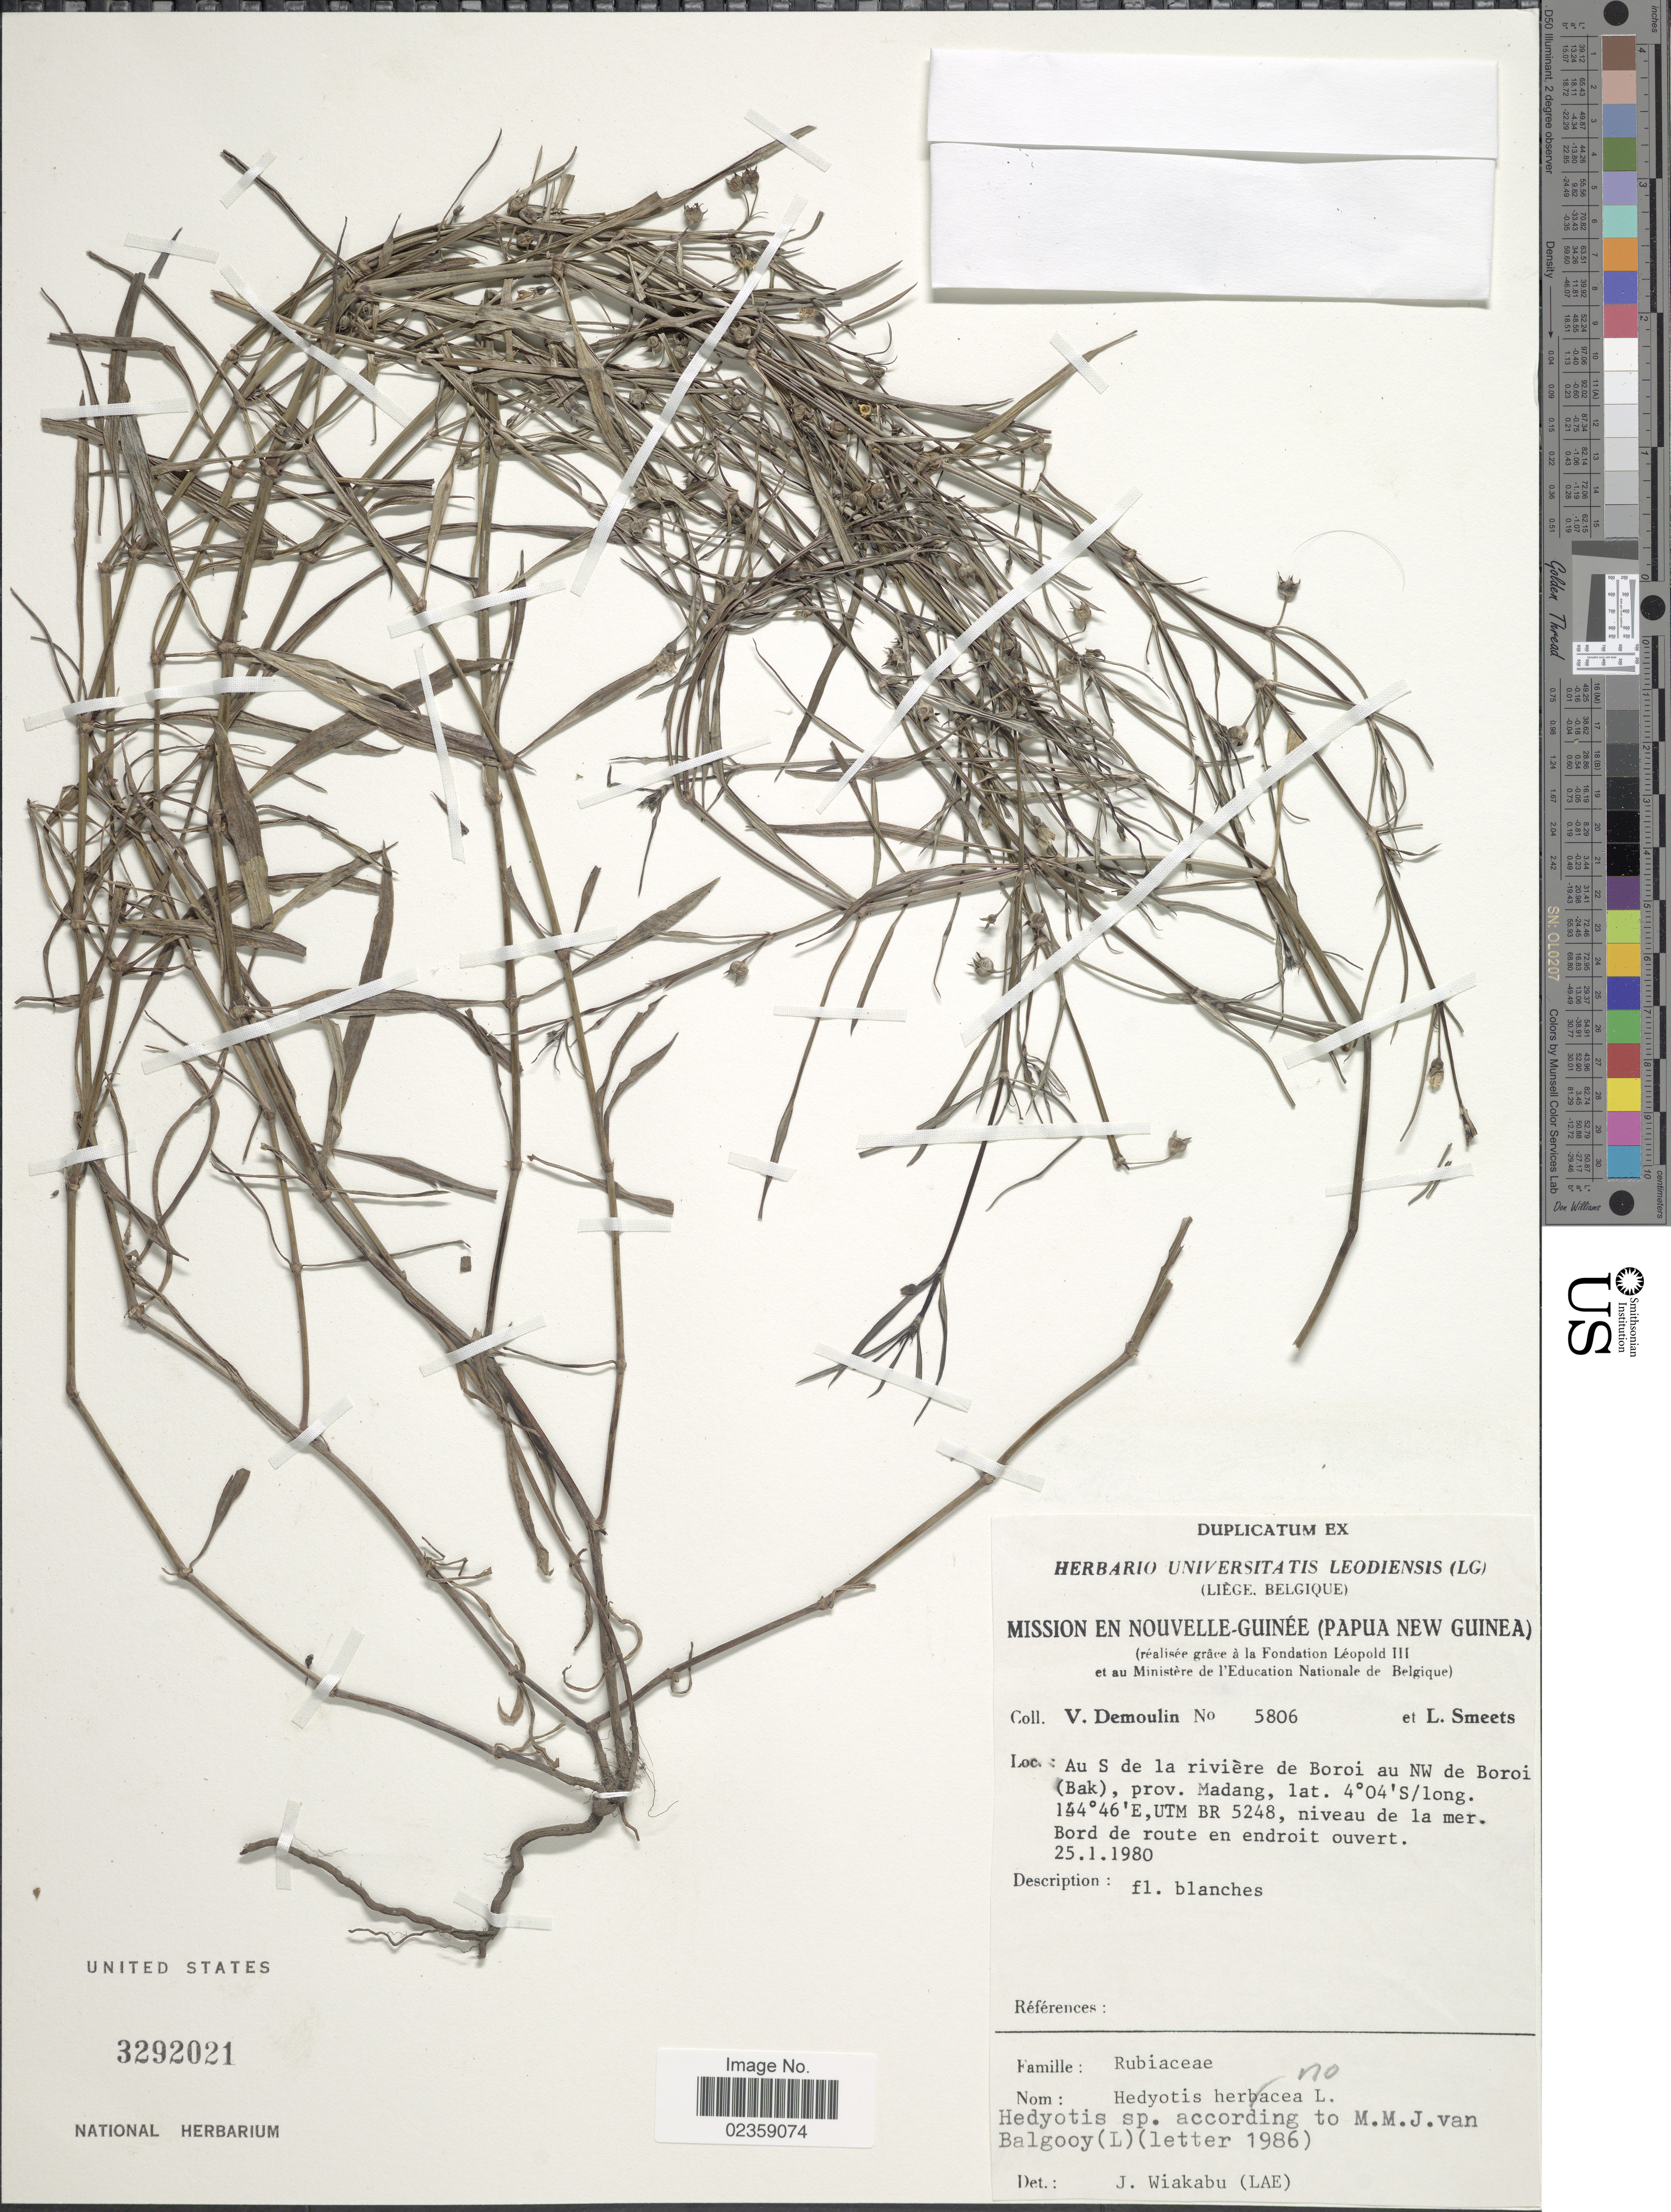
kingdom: Plantae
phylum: Tracheophyta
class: Magnoliopsida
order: Gentianales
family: Rubiaceae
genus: Oldenlandia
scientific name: Oldenlandia sp.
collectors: V. Demoulin & L. Smeets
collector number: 5806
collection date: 1980-01-25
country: Papua New Guinea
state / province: Madang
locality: Au S de la rivière de Boroi au NW de Boroi (Bak), prov. Madang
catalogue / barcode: US 3292021